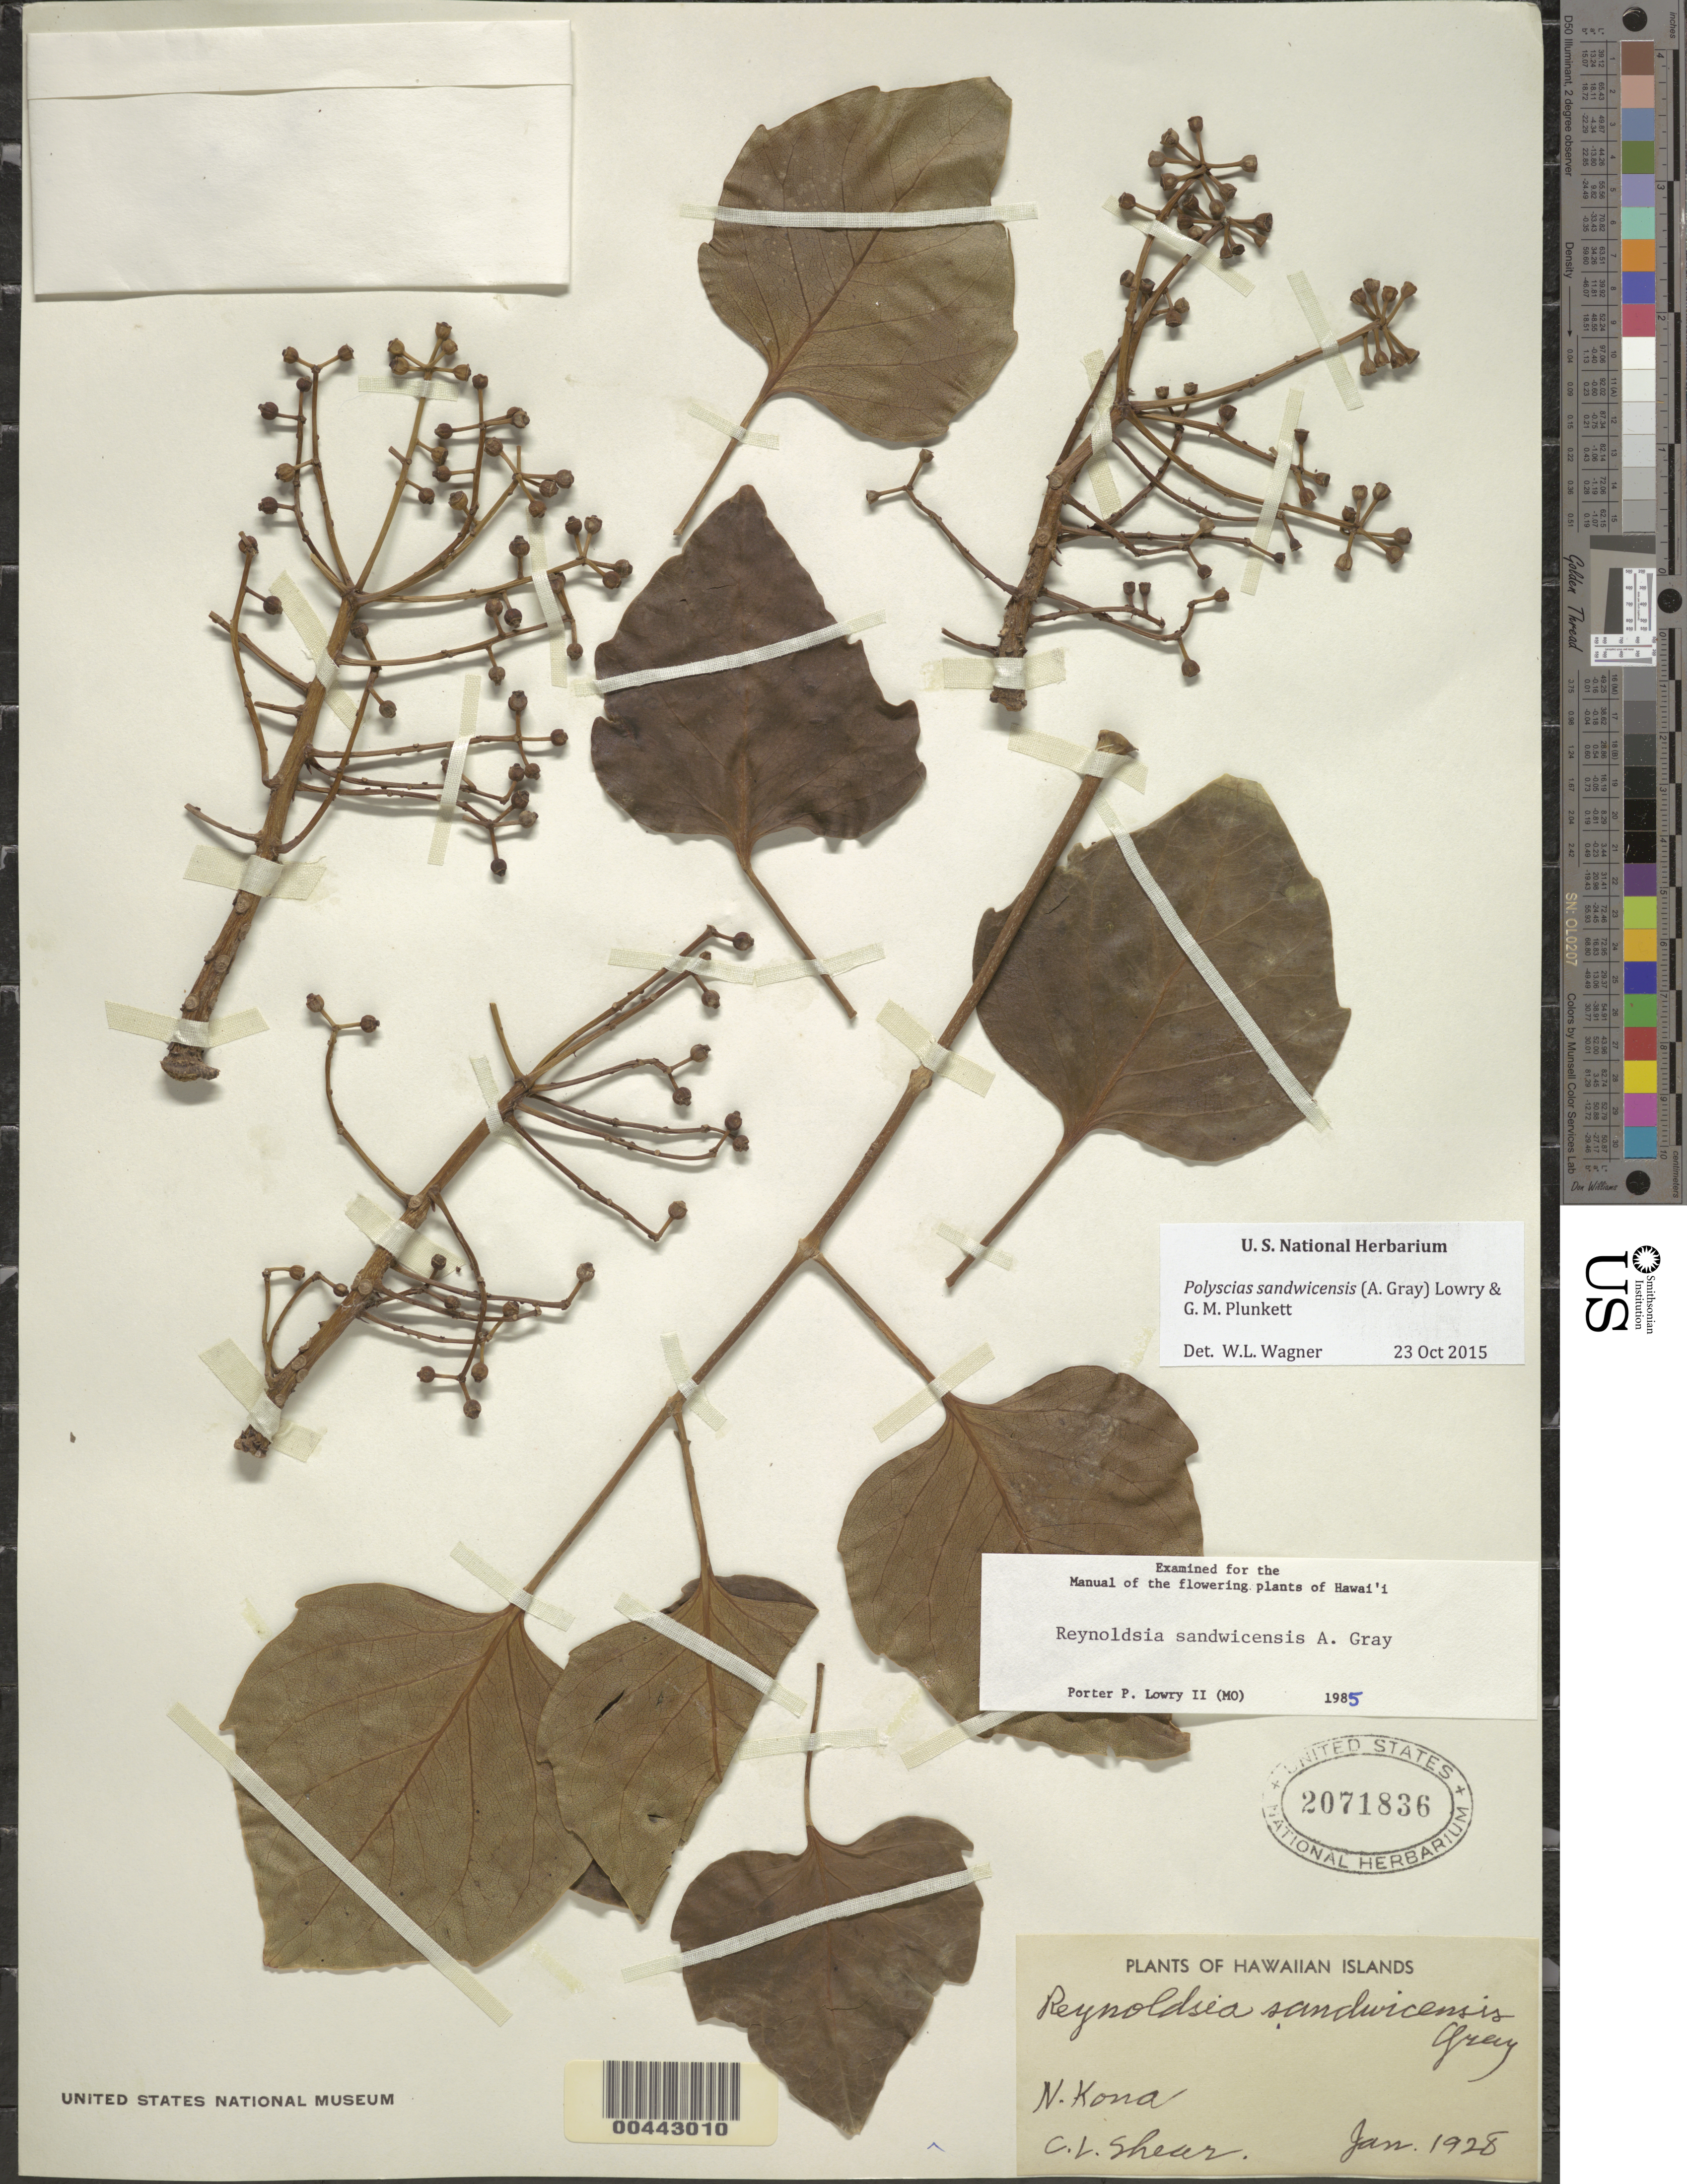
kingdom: Plantae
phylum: Tracheophyta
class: Magnoliopsida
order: Apiales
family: Araliaceae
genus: Polyscias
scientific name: Polyscias sandwicensis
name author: (A. Gray) Lowry & G. M. Plunkett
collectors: C. L. Shear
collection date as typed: Jan 1928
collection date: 1928-01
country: United States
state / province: Hawaii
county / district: Honolulu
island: Oahu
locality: North Kona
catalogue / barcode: US 2071836